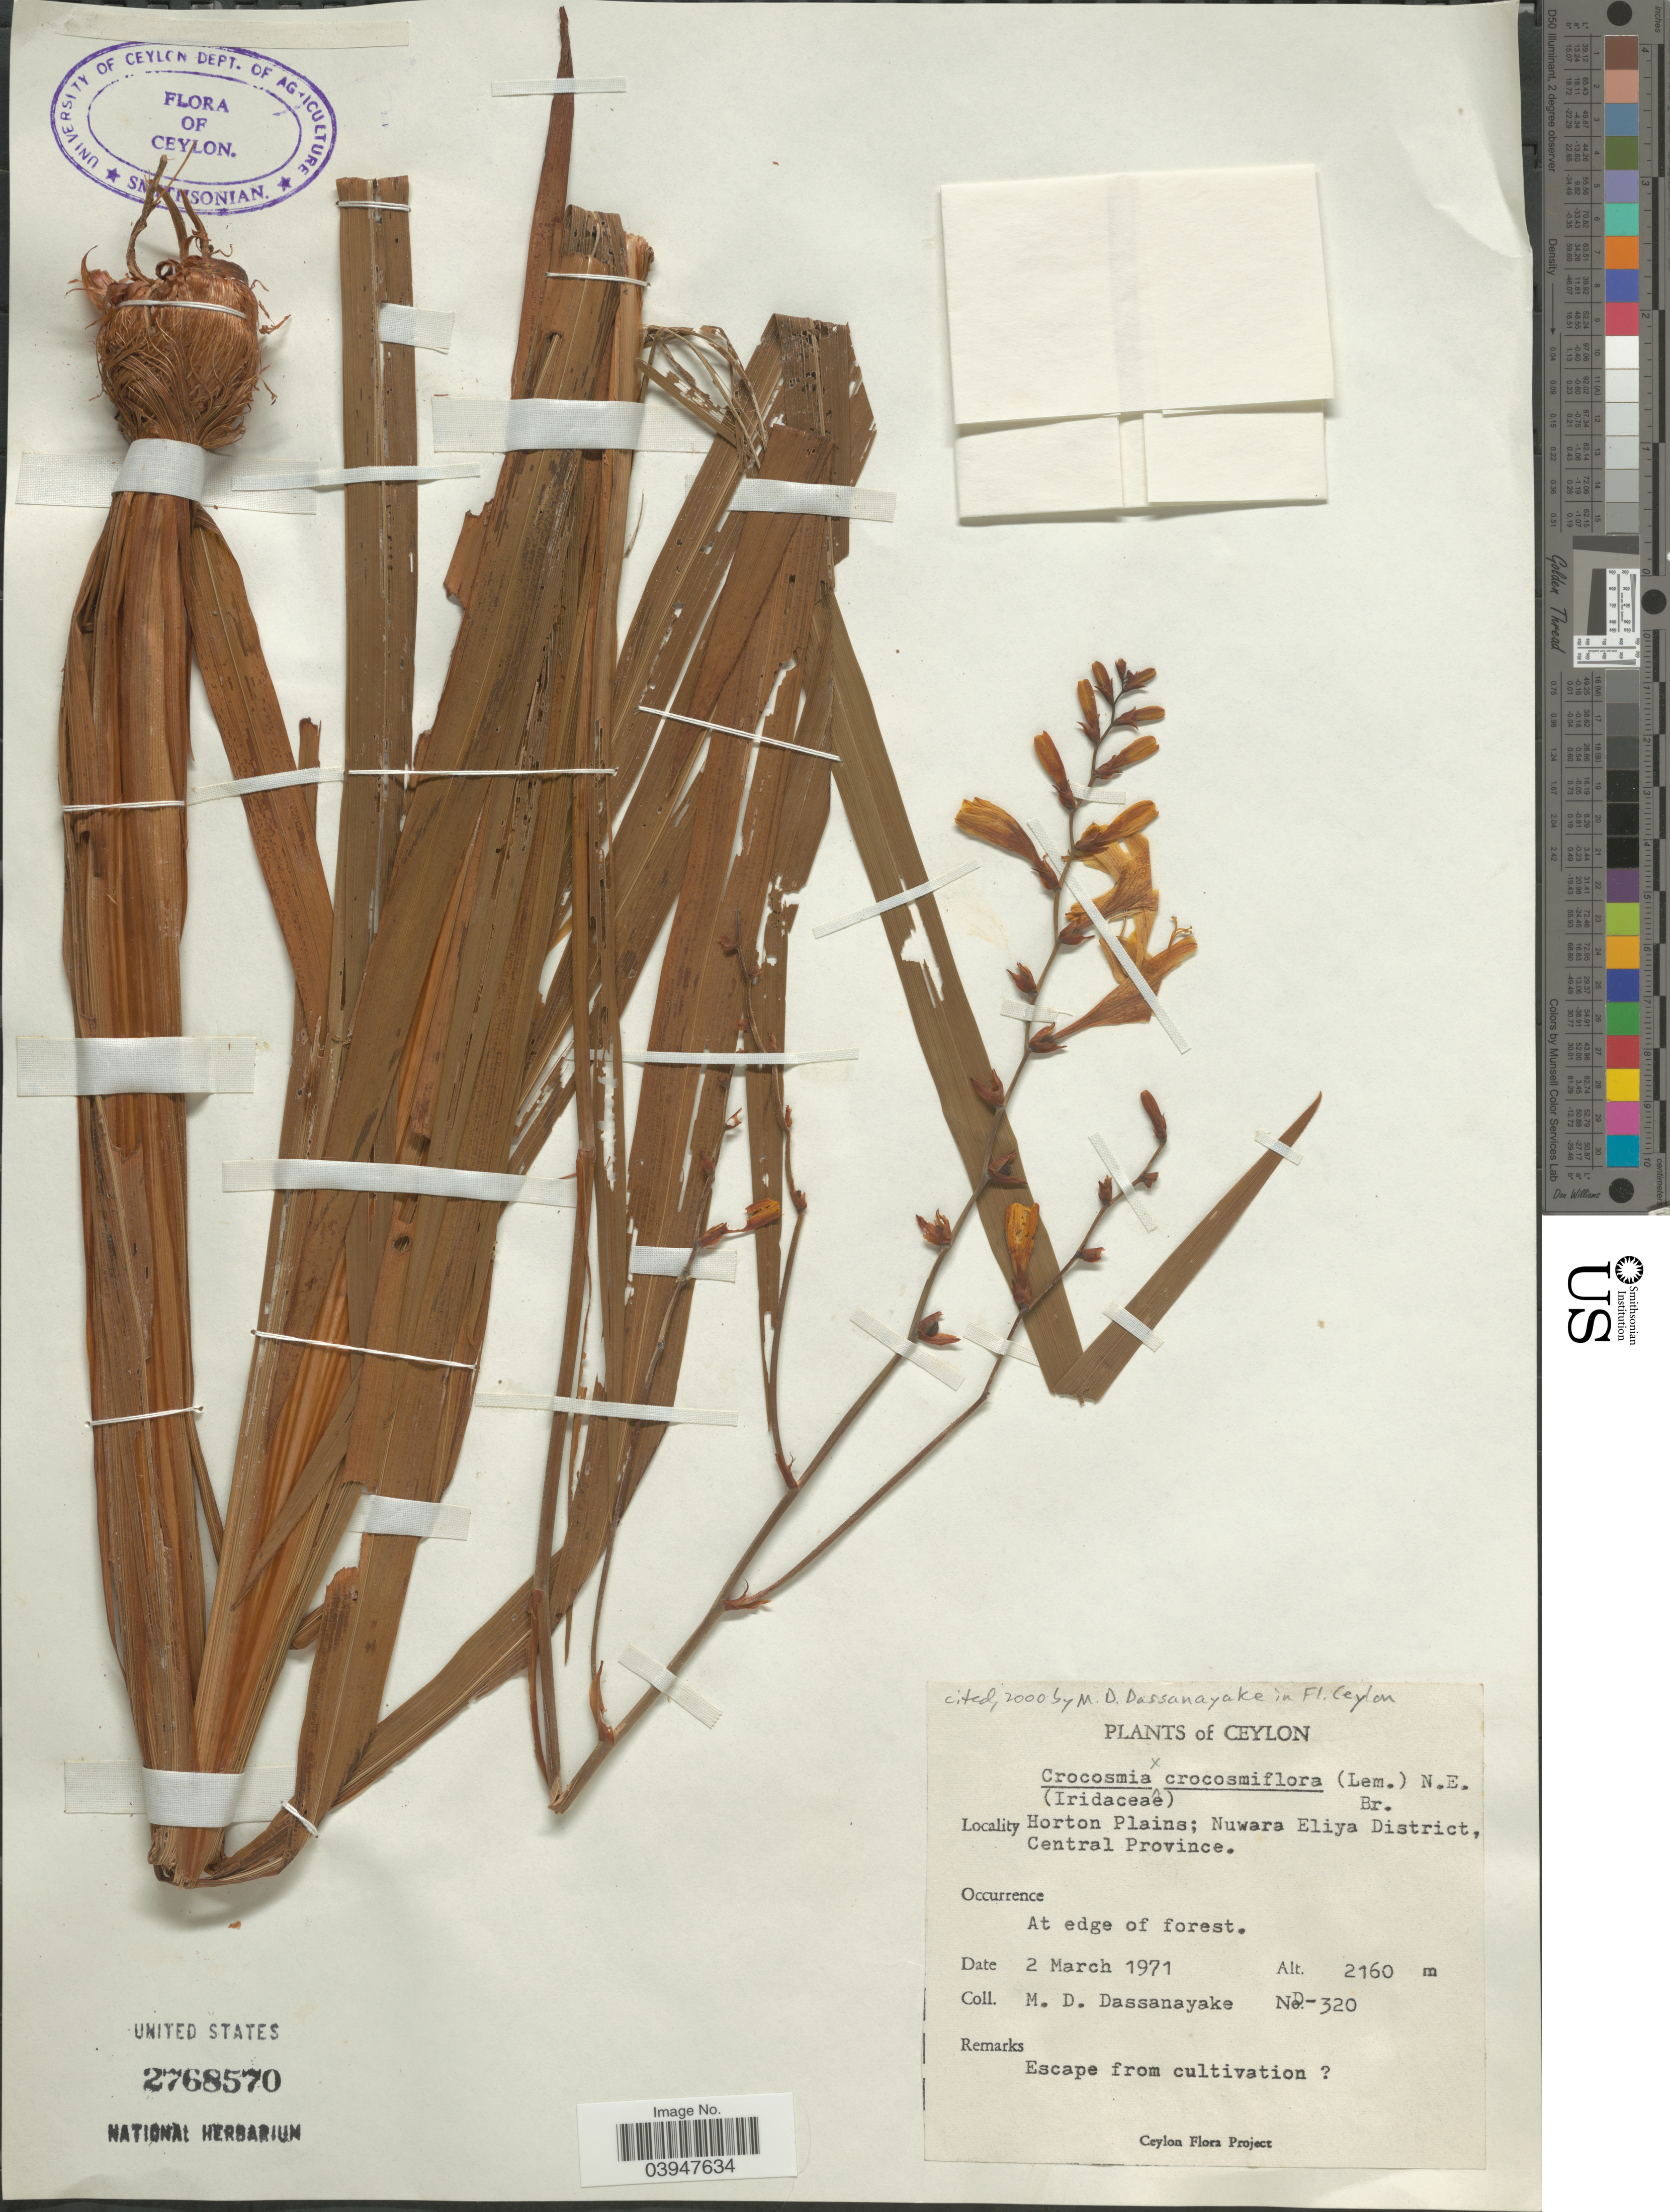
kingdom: Plantae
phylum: Tracheophyta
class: Liliopsida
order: Asparagales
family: Iridaceae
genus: Crocosmia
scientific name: Crocosmia x crocosmiiflora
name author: (Lemoine) N.E. Br.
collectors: M. D. Dassanayake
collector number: D-320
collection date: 1971-03-02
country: Sri Lanka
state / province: Central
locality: Ceylon. Horton Plains; Nuwara Eliya District.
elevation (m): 2160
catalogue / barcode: US 2768570